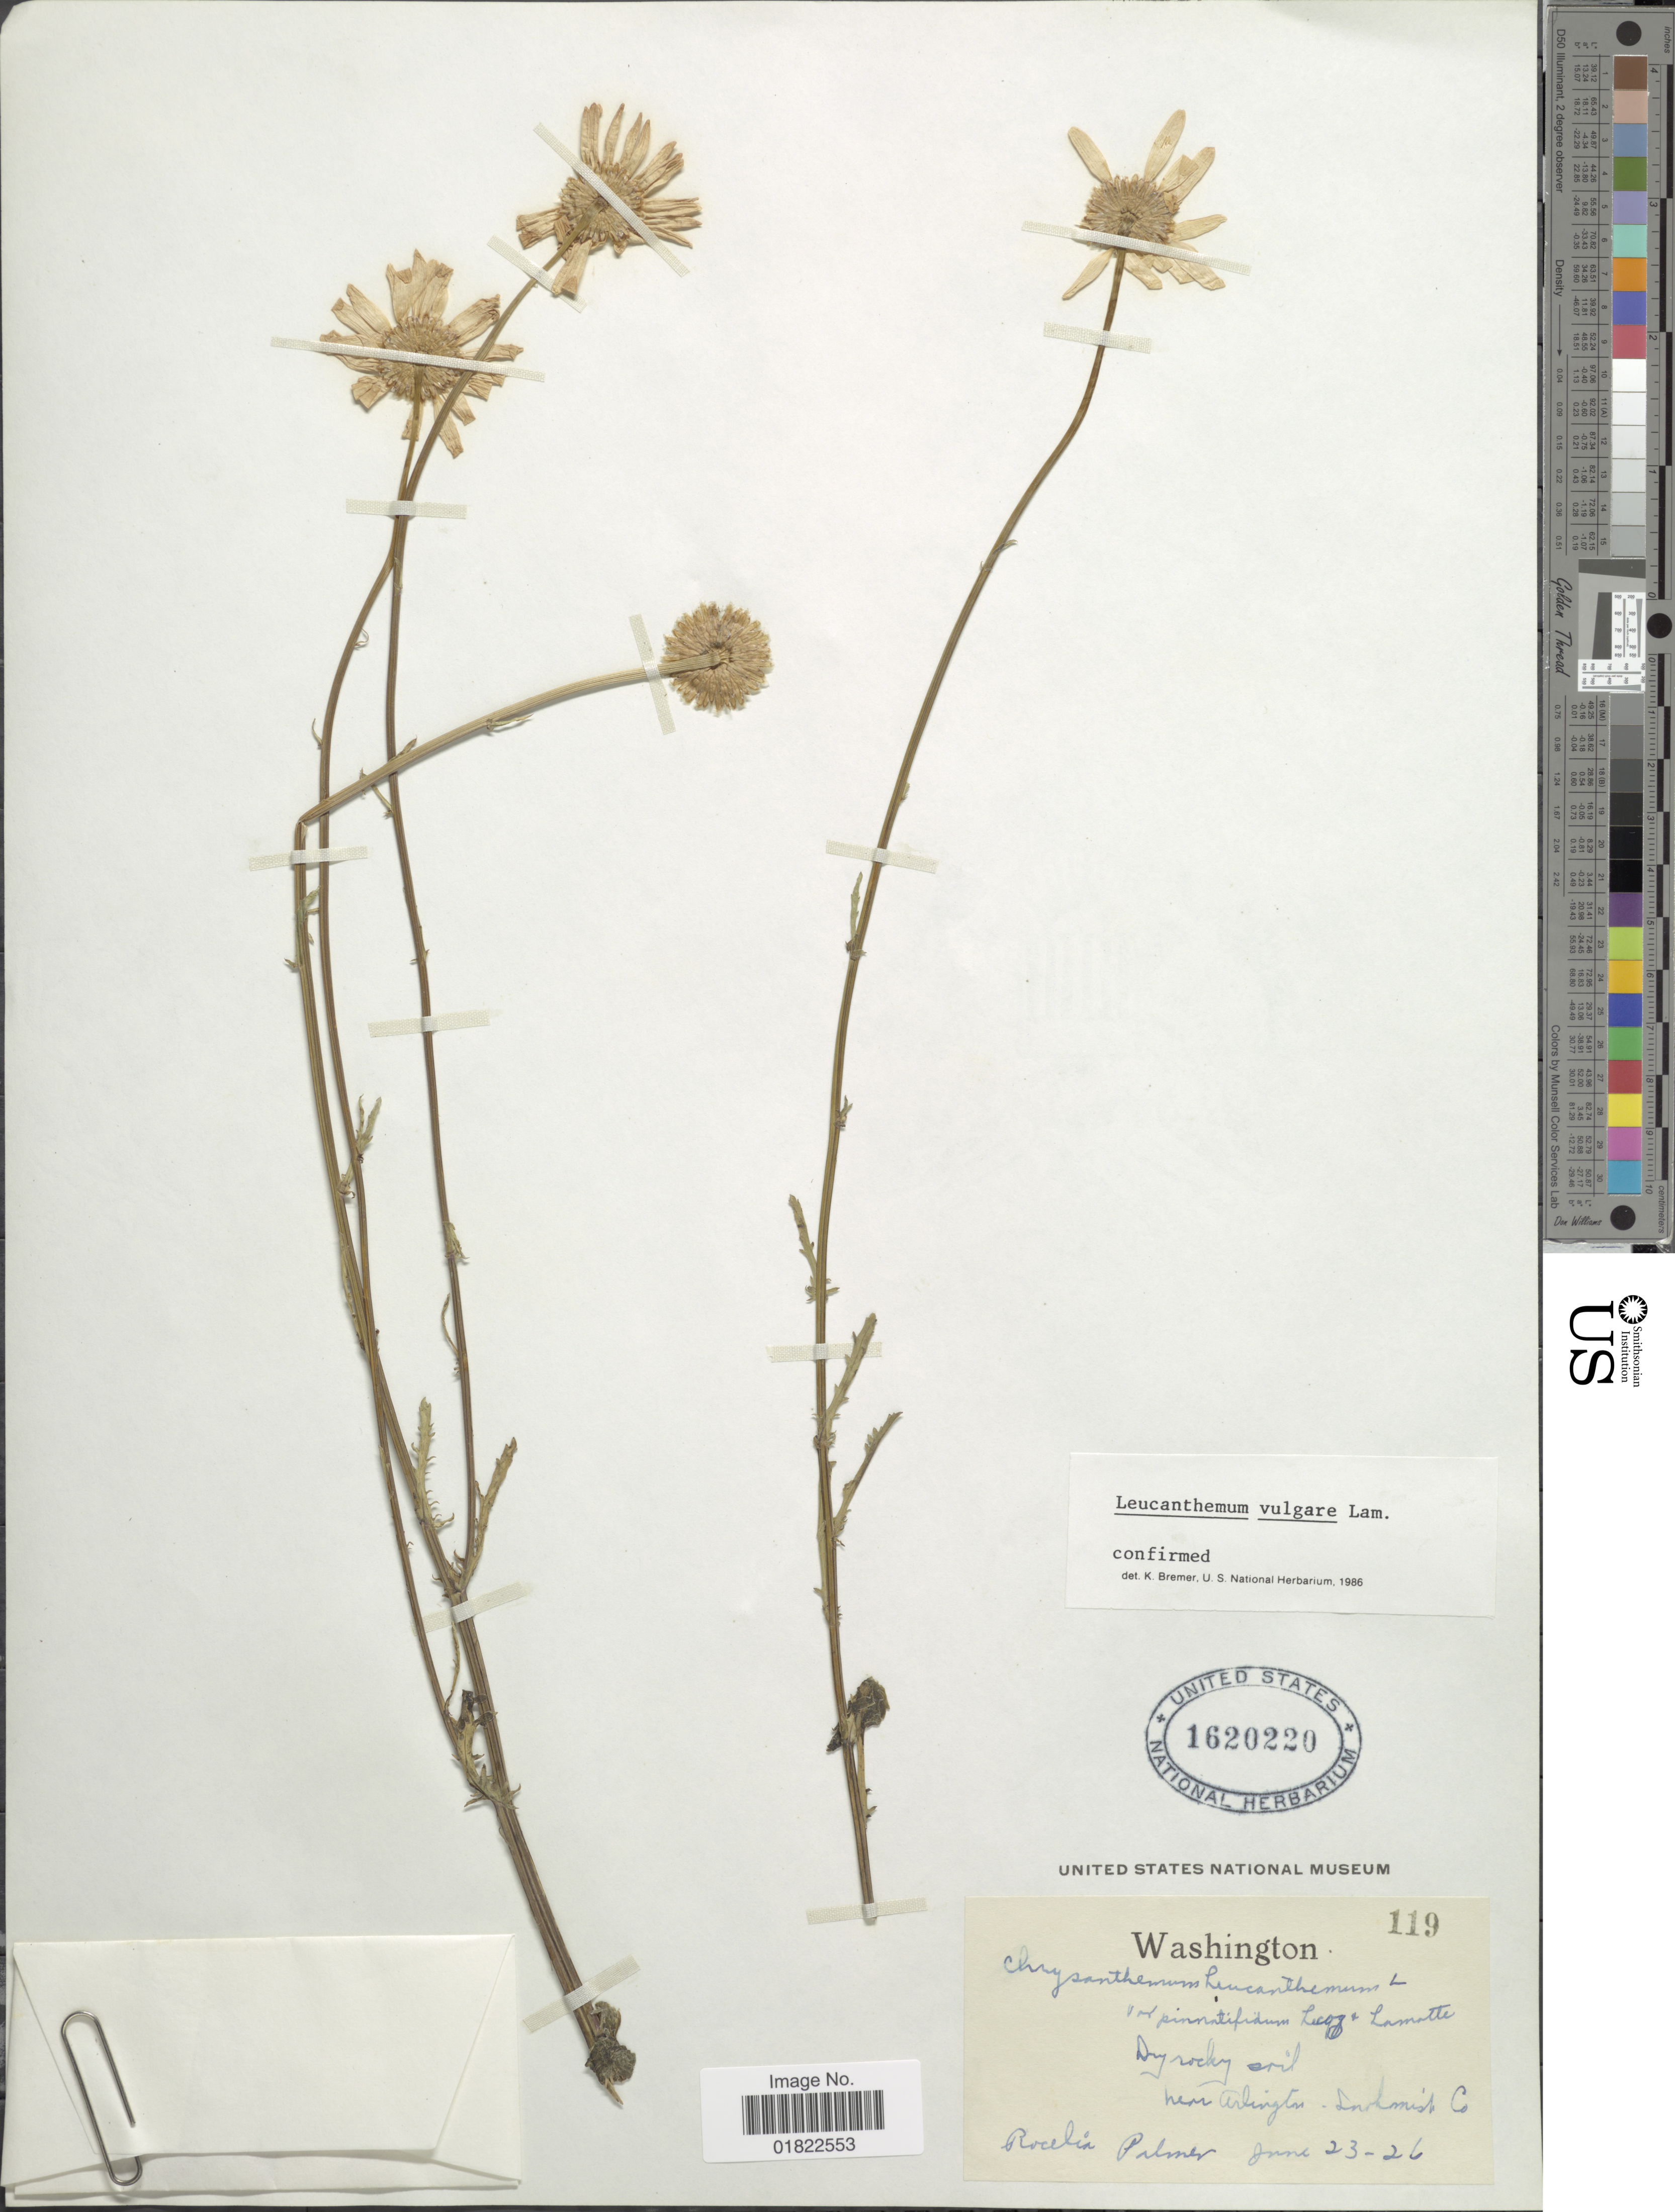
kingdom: Plantae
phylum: Tracheophyta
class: Magnoliopsida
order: Asterales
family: Asteraceae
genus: Leucanthemum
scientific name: Leucanthemum vulgare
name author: Lam.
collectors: R. Palmer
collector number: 119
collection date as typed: Transcribed d/m/y: 23/6/26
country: United States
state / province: Washington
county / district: Snohomish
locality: Dry rocky soil near Arlington -Snohomish Co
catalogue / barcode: US 1620220